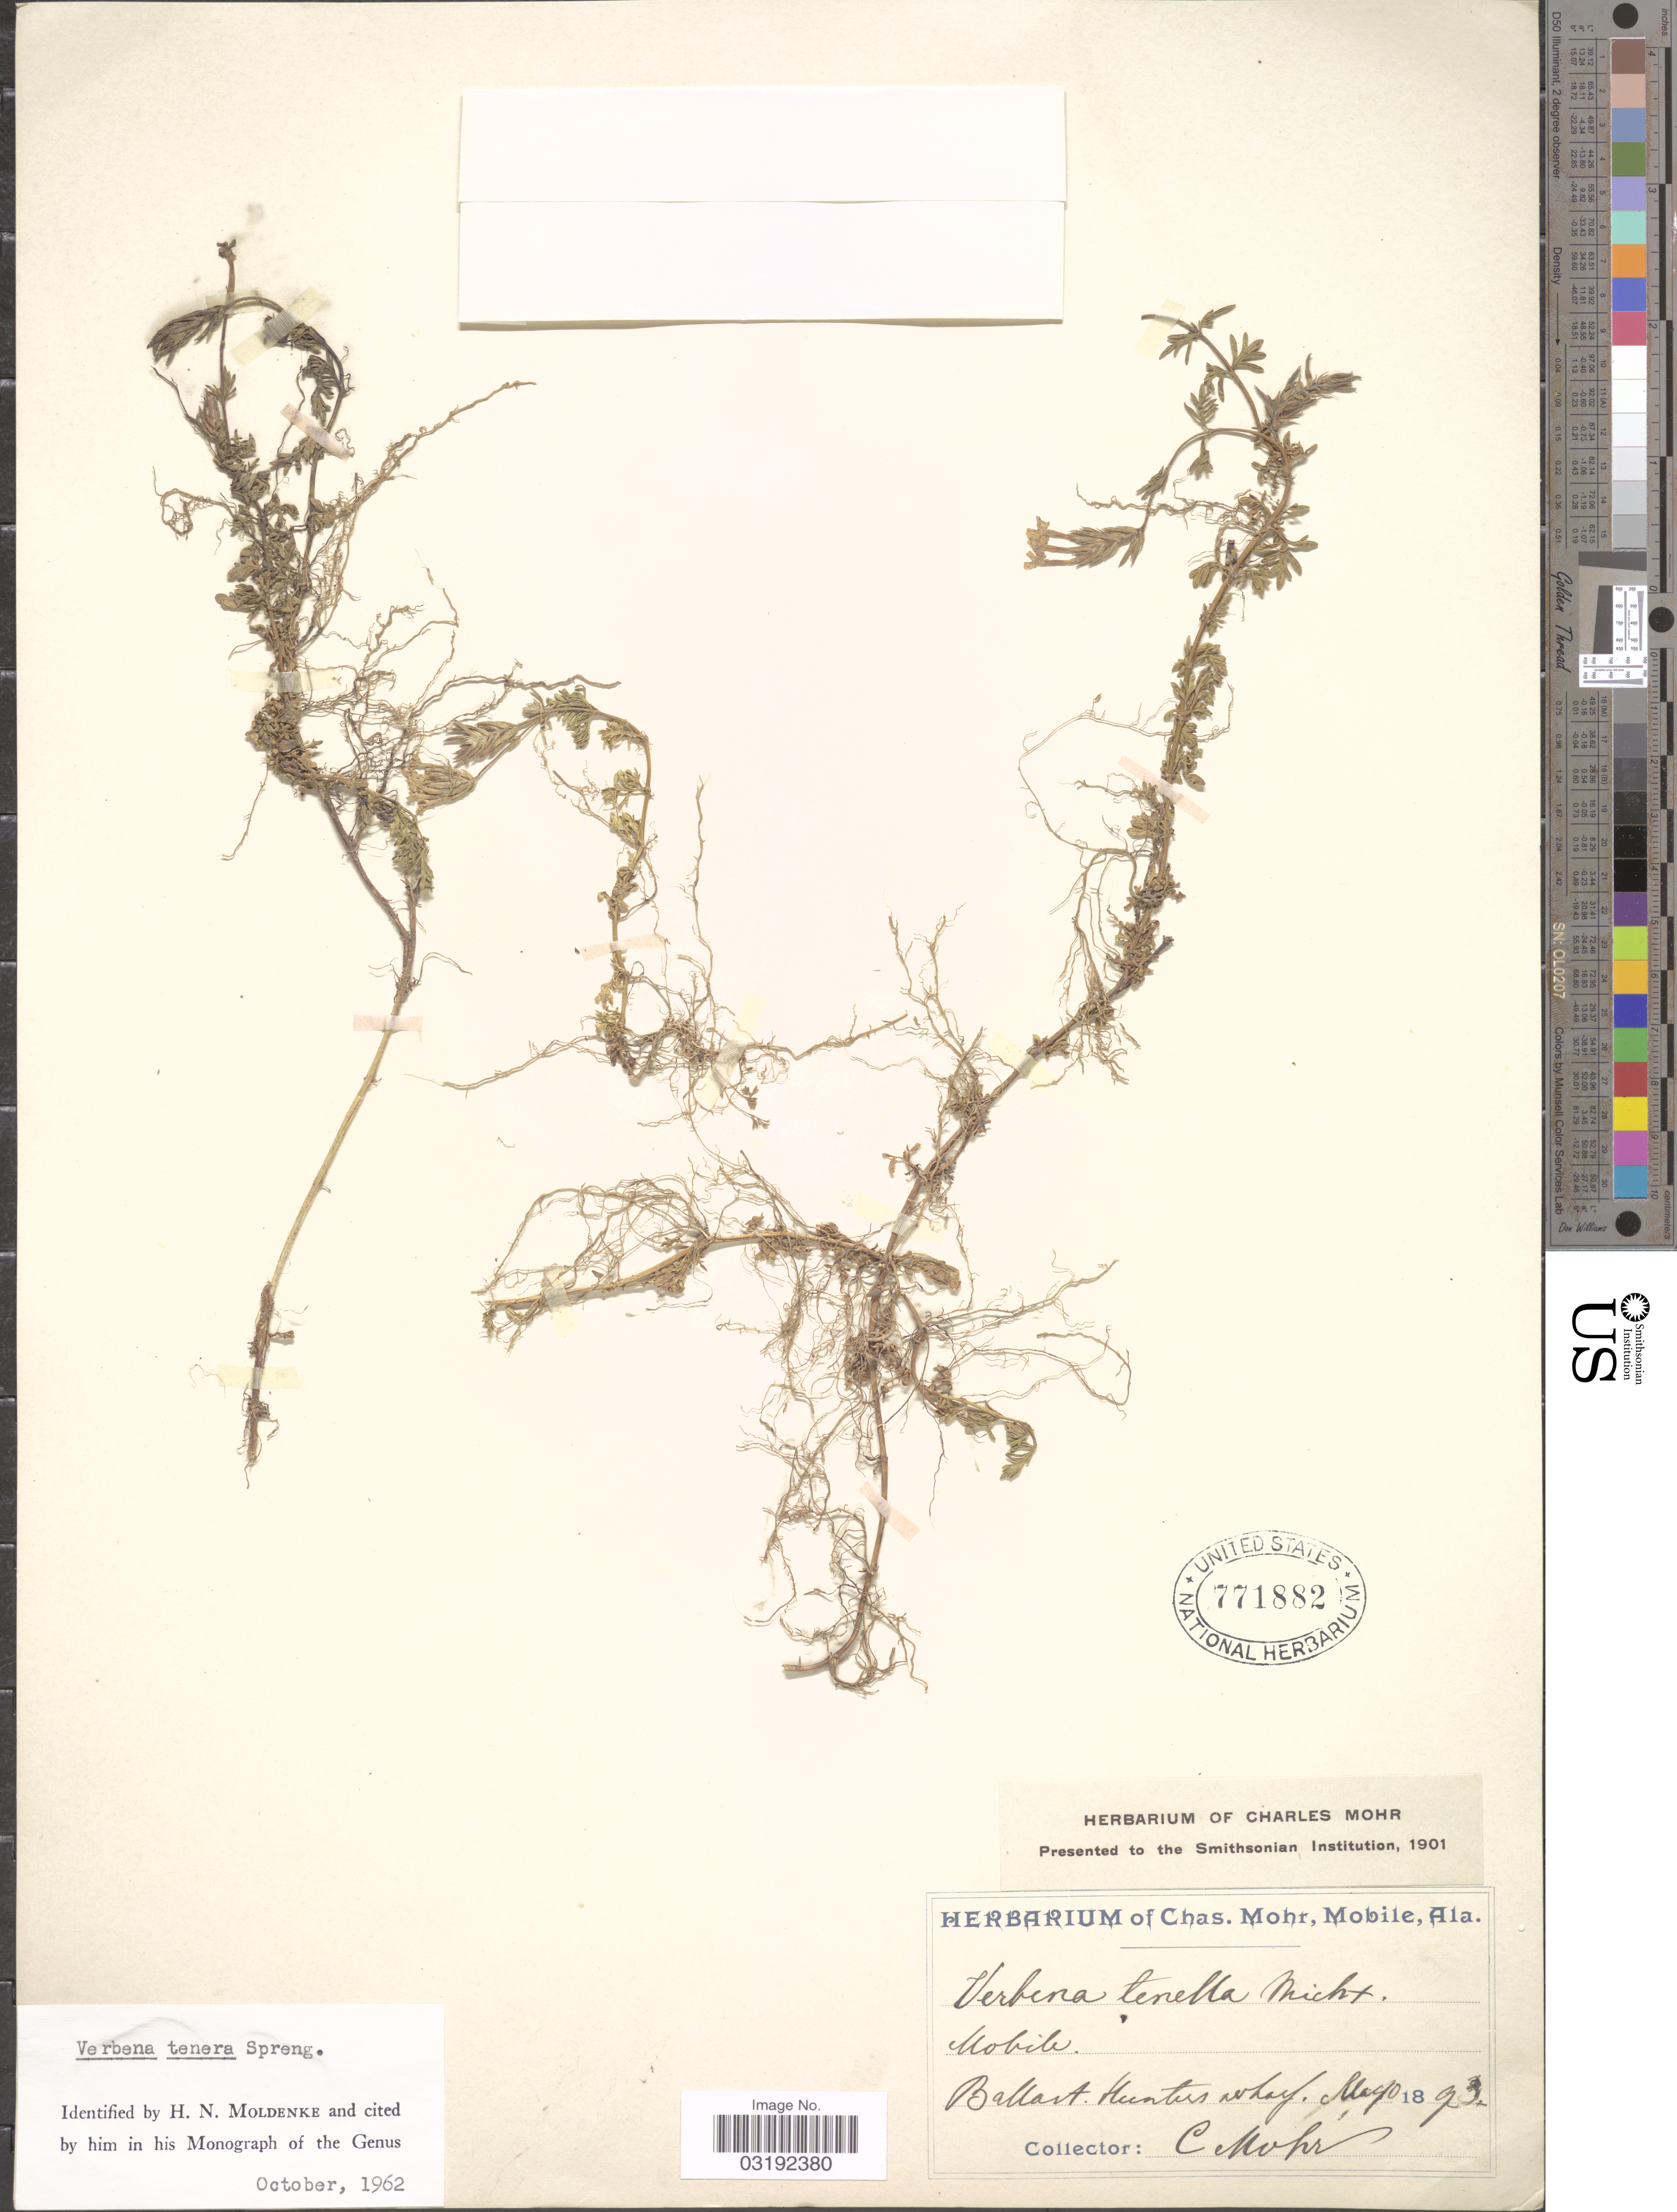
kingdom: Plantae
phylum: Tracheophyta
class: Magnoliopsida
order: Lamiales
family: Verbenaceae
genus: Verbena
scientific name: Verbena tenera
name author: Spreng.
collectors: C. T. Mohr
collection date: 1893-05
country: United States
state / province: Alabama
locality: Mobile. Ballast. Hunters wharf.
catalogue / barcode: US 771882